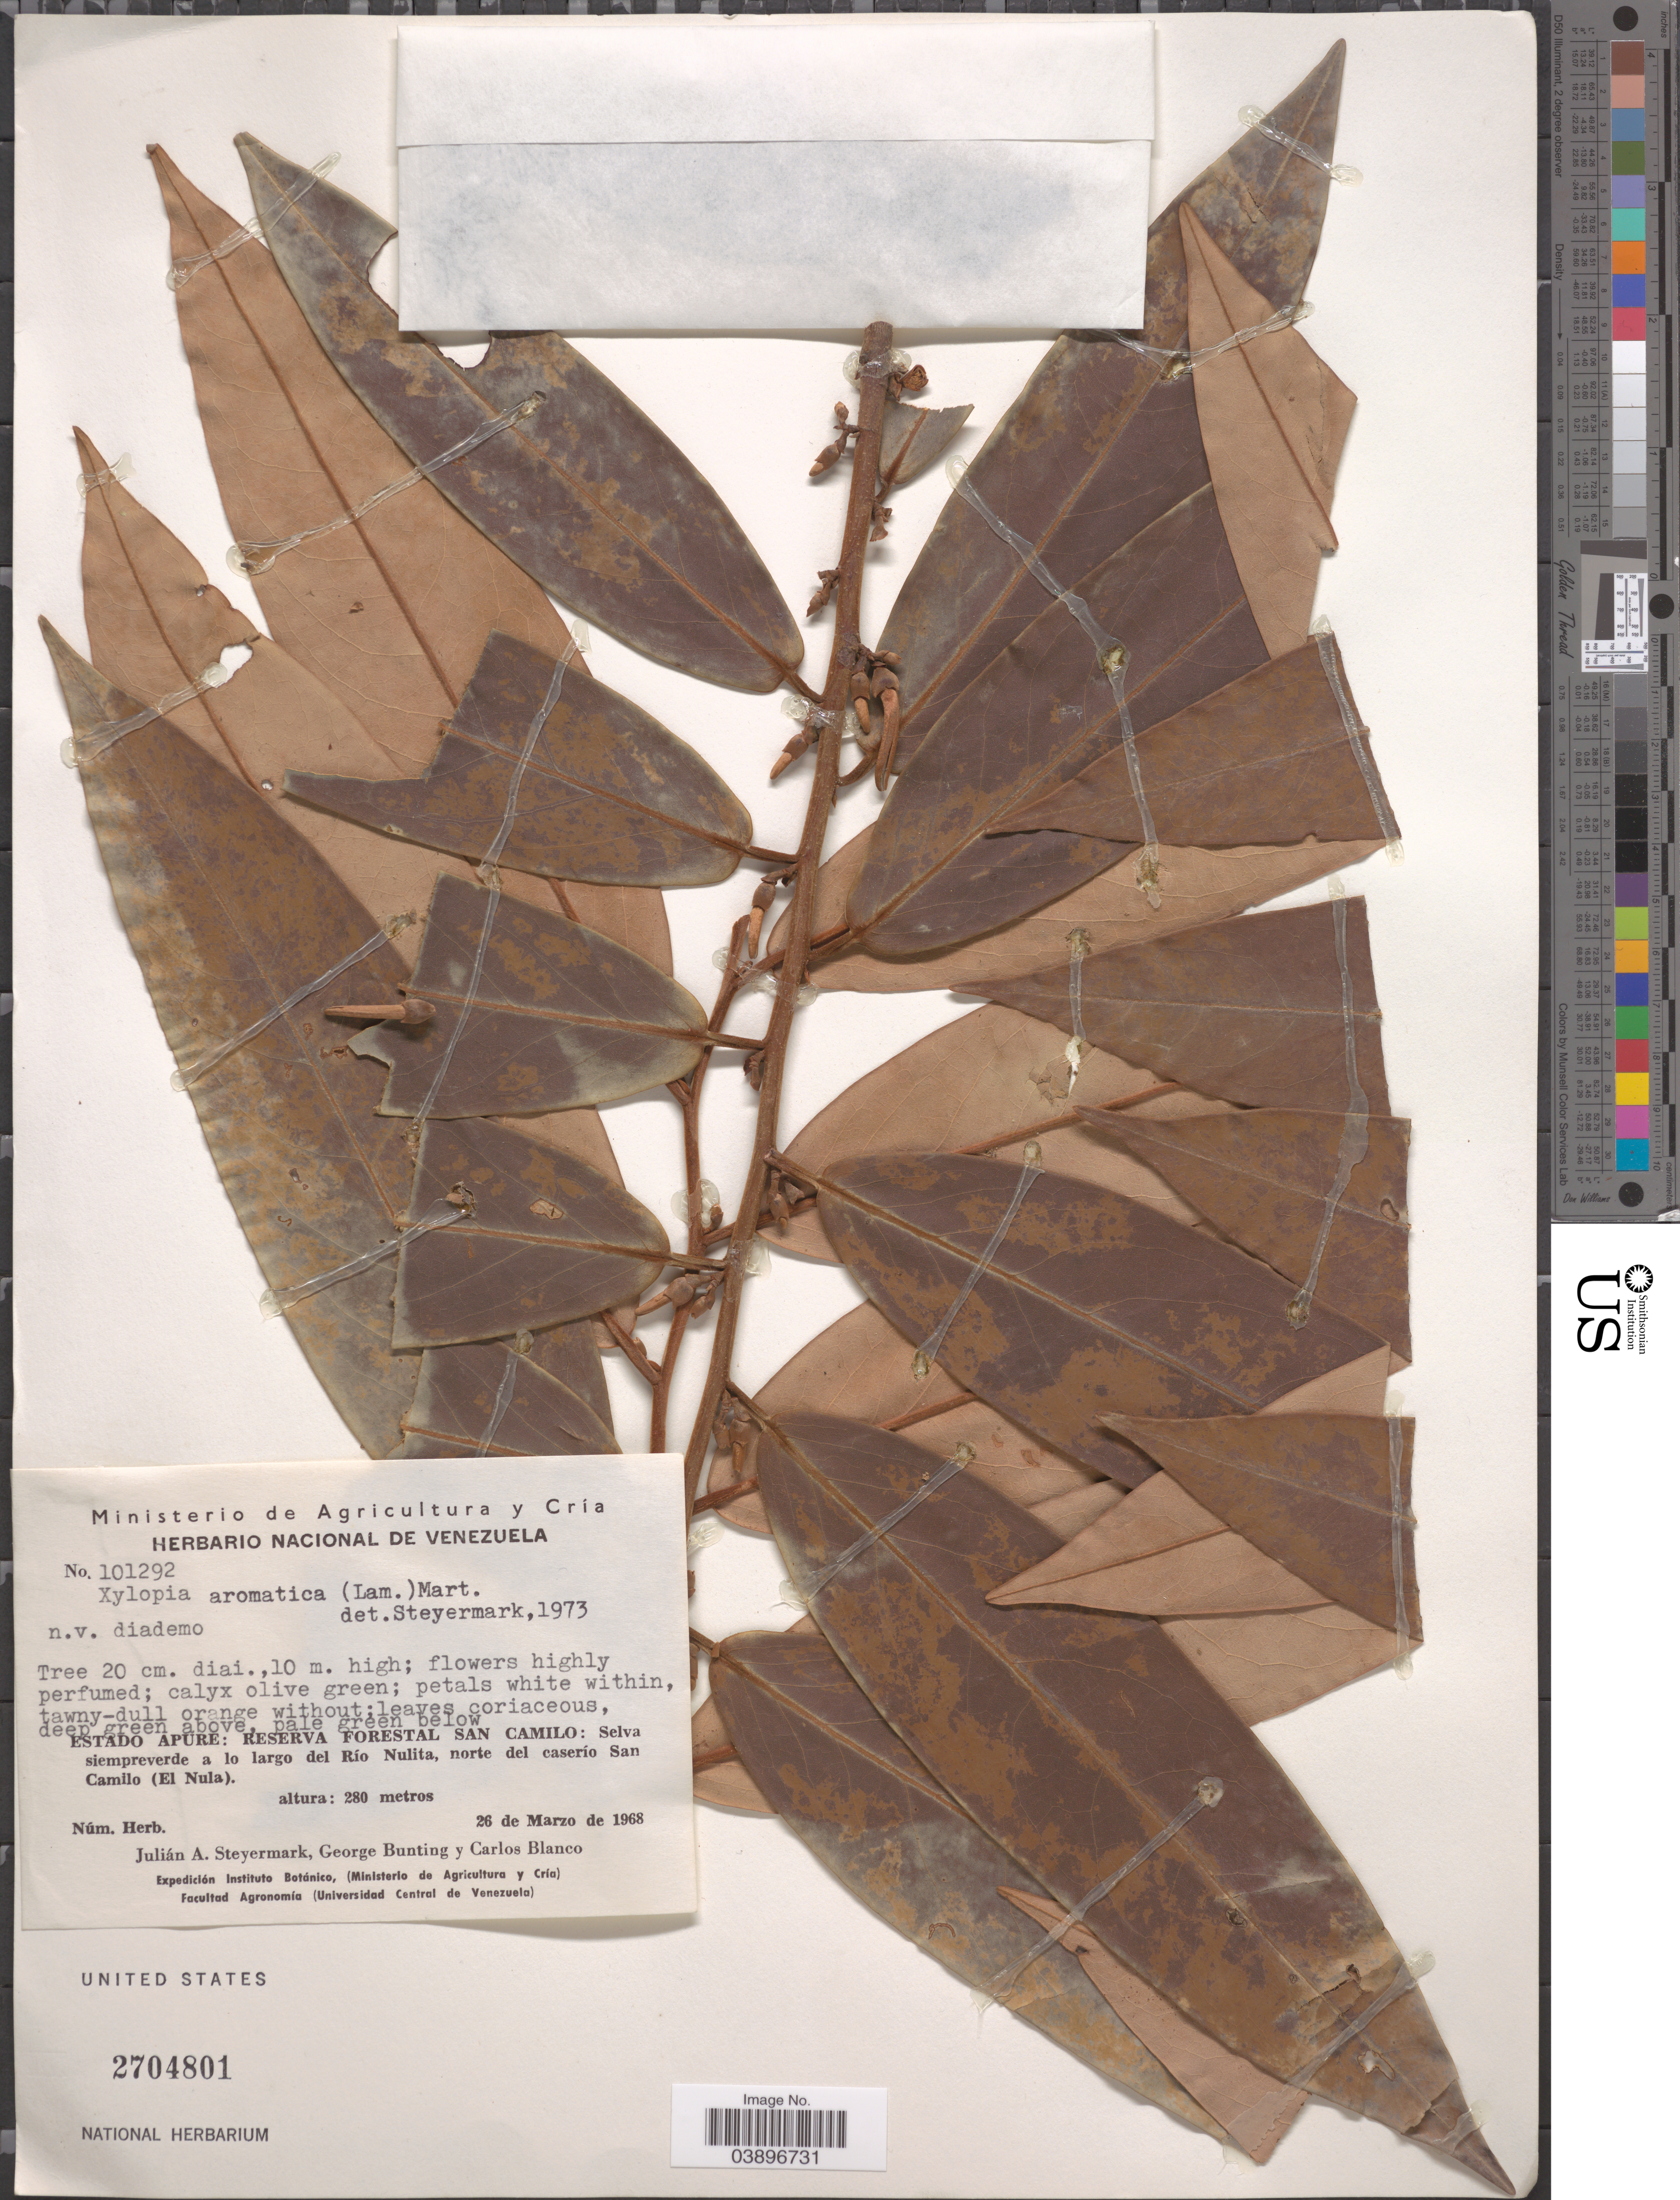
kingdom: Plantae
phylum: Tracheophyta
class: Magnoliopsida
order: Magnoliales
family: Annonaceae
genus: Xylopia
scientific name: Xylopia aromatica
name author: (Lam.) Mart.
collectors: J. Steyermark, G. S. Bunting & C. Blanco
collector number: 101292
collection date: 1968-03-26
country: Venezuela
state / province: Apure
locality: Reserva Forestal San Camilo: Selva siempreverde a lo largo del Río Nulita, norte del caserío San Camilo (El Nula).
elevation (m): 280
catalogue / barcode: US 2704801